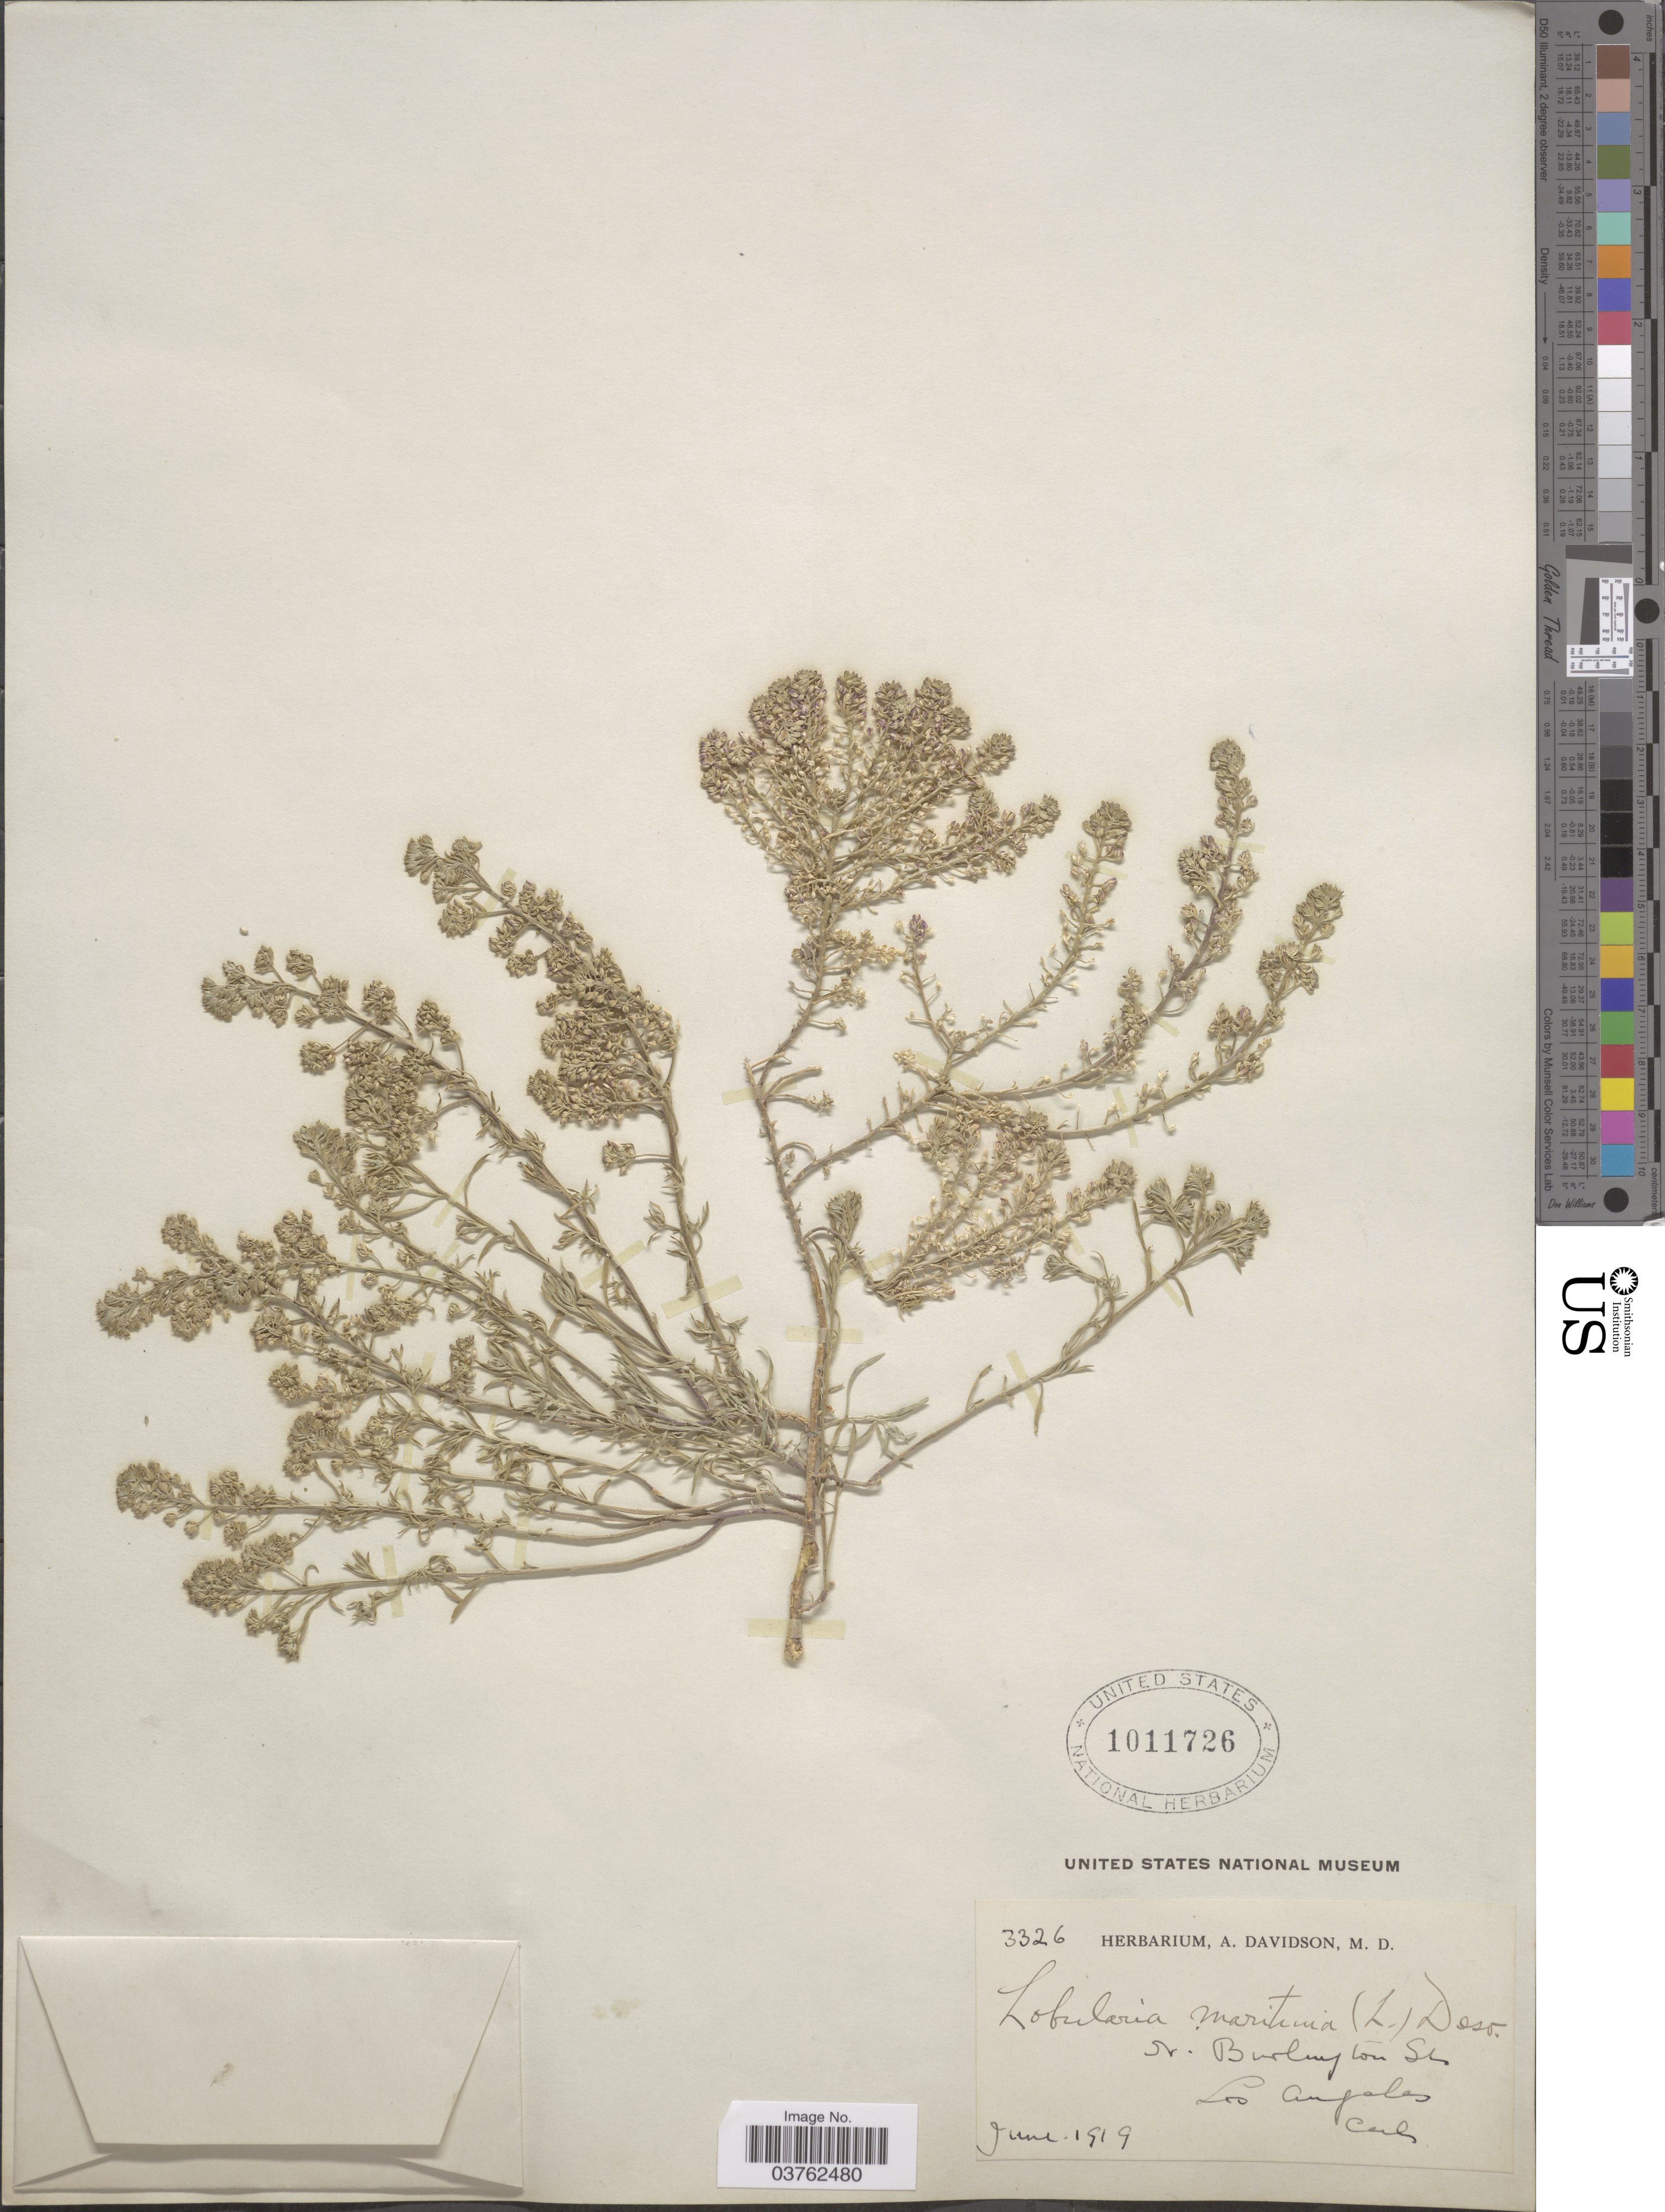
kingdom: Plantae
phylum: Tracheophyta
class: Magnoliopsida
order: Brassicales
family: Brassicaceae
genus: Lobularia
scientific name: Lobularia maritima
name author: (L.) Desv.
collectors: ex herb. A. Davidson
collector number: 3326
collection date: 1919-06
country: United States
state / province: California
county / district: Los Angeles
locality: St. Burlington Sta. Los Angeles.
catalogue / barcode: US 1011726